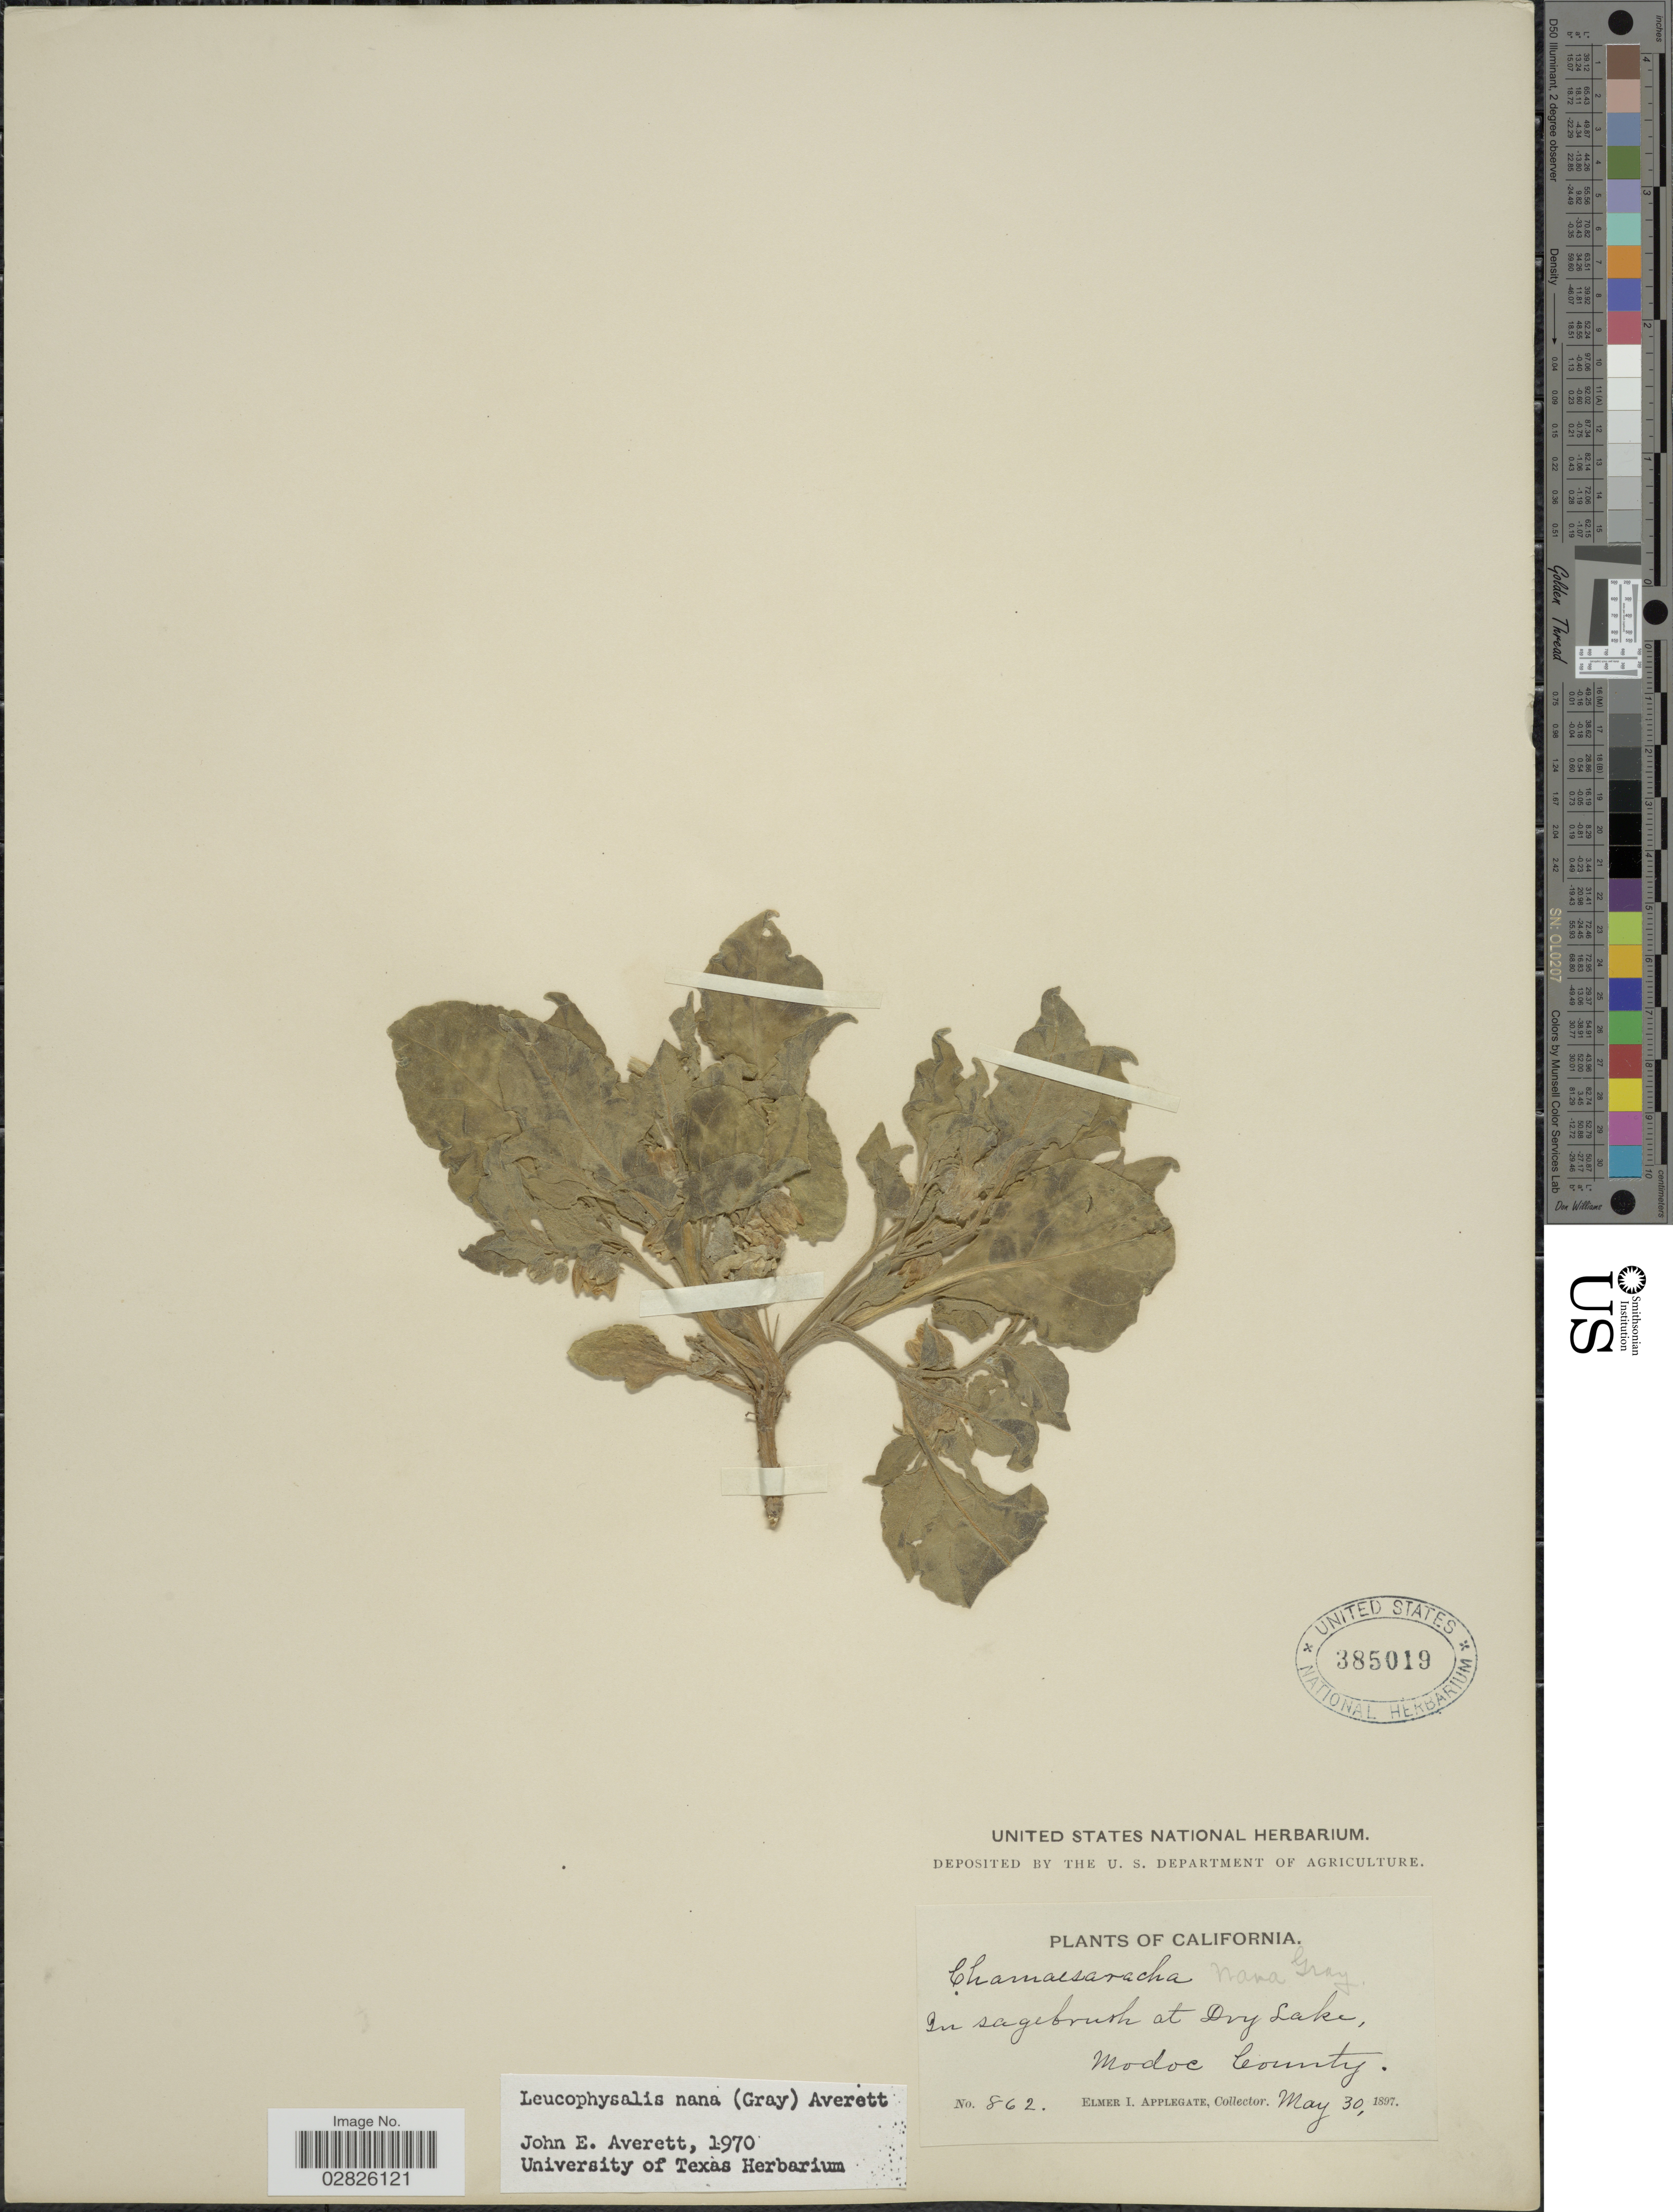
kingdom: Plantae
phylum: Tracheophyta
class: Magnoliopsida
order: Solanales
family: Solanaceae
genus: Leucophysalis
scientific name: Leucophysalis nana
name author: (A. Gray) Averett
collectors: E. I. Applegate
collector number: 862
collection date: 1897-05-30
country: United States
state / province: California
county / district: Modoc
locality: In sagebrush at Dry Lake, Modoc County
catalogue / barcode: US 385019